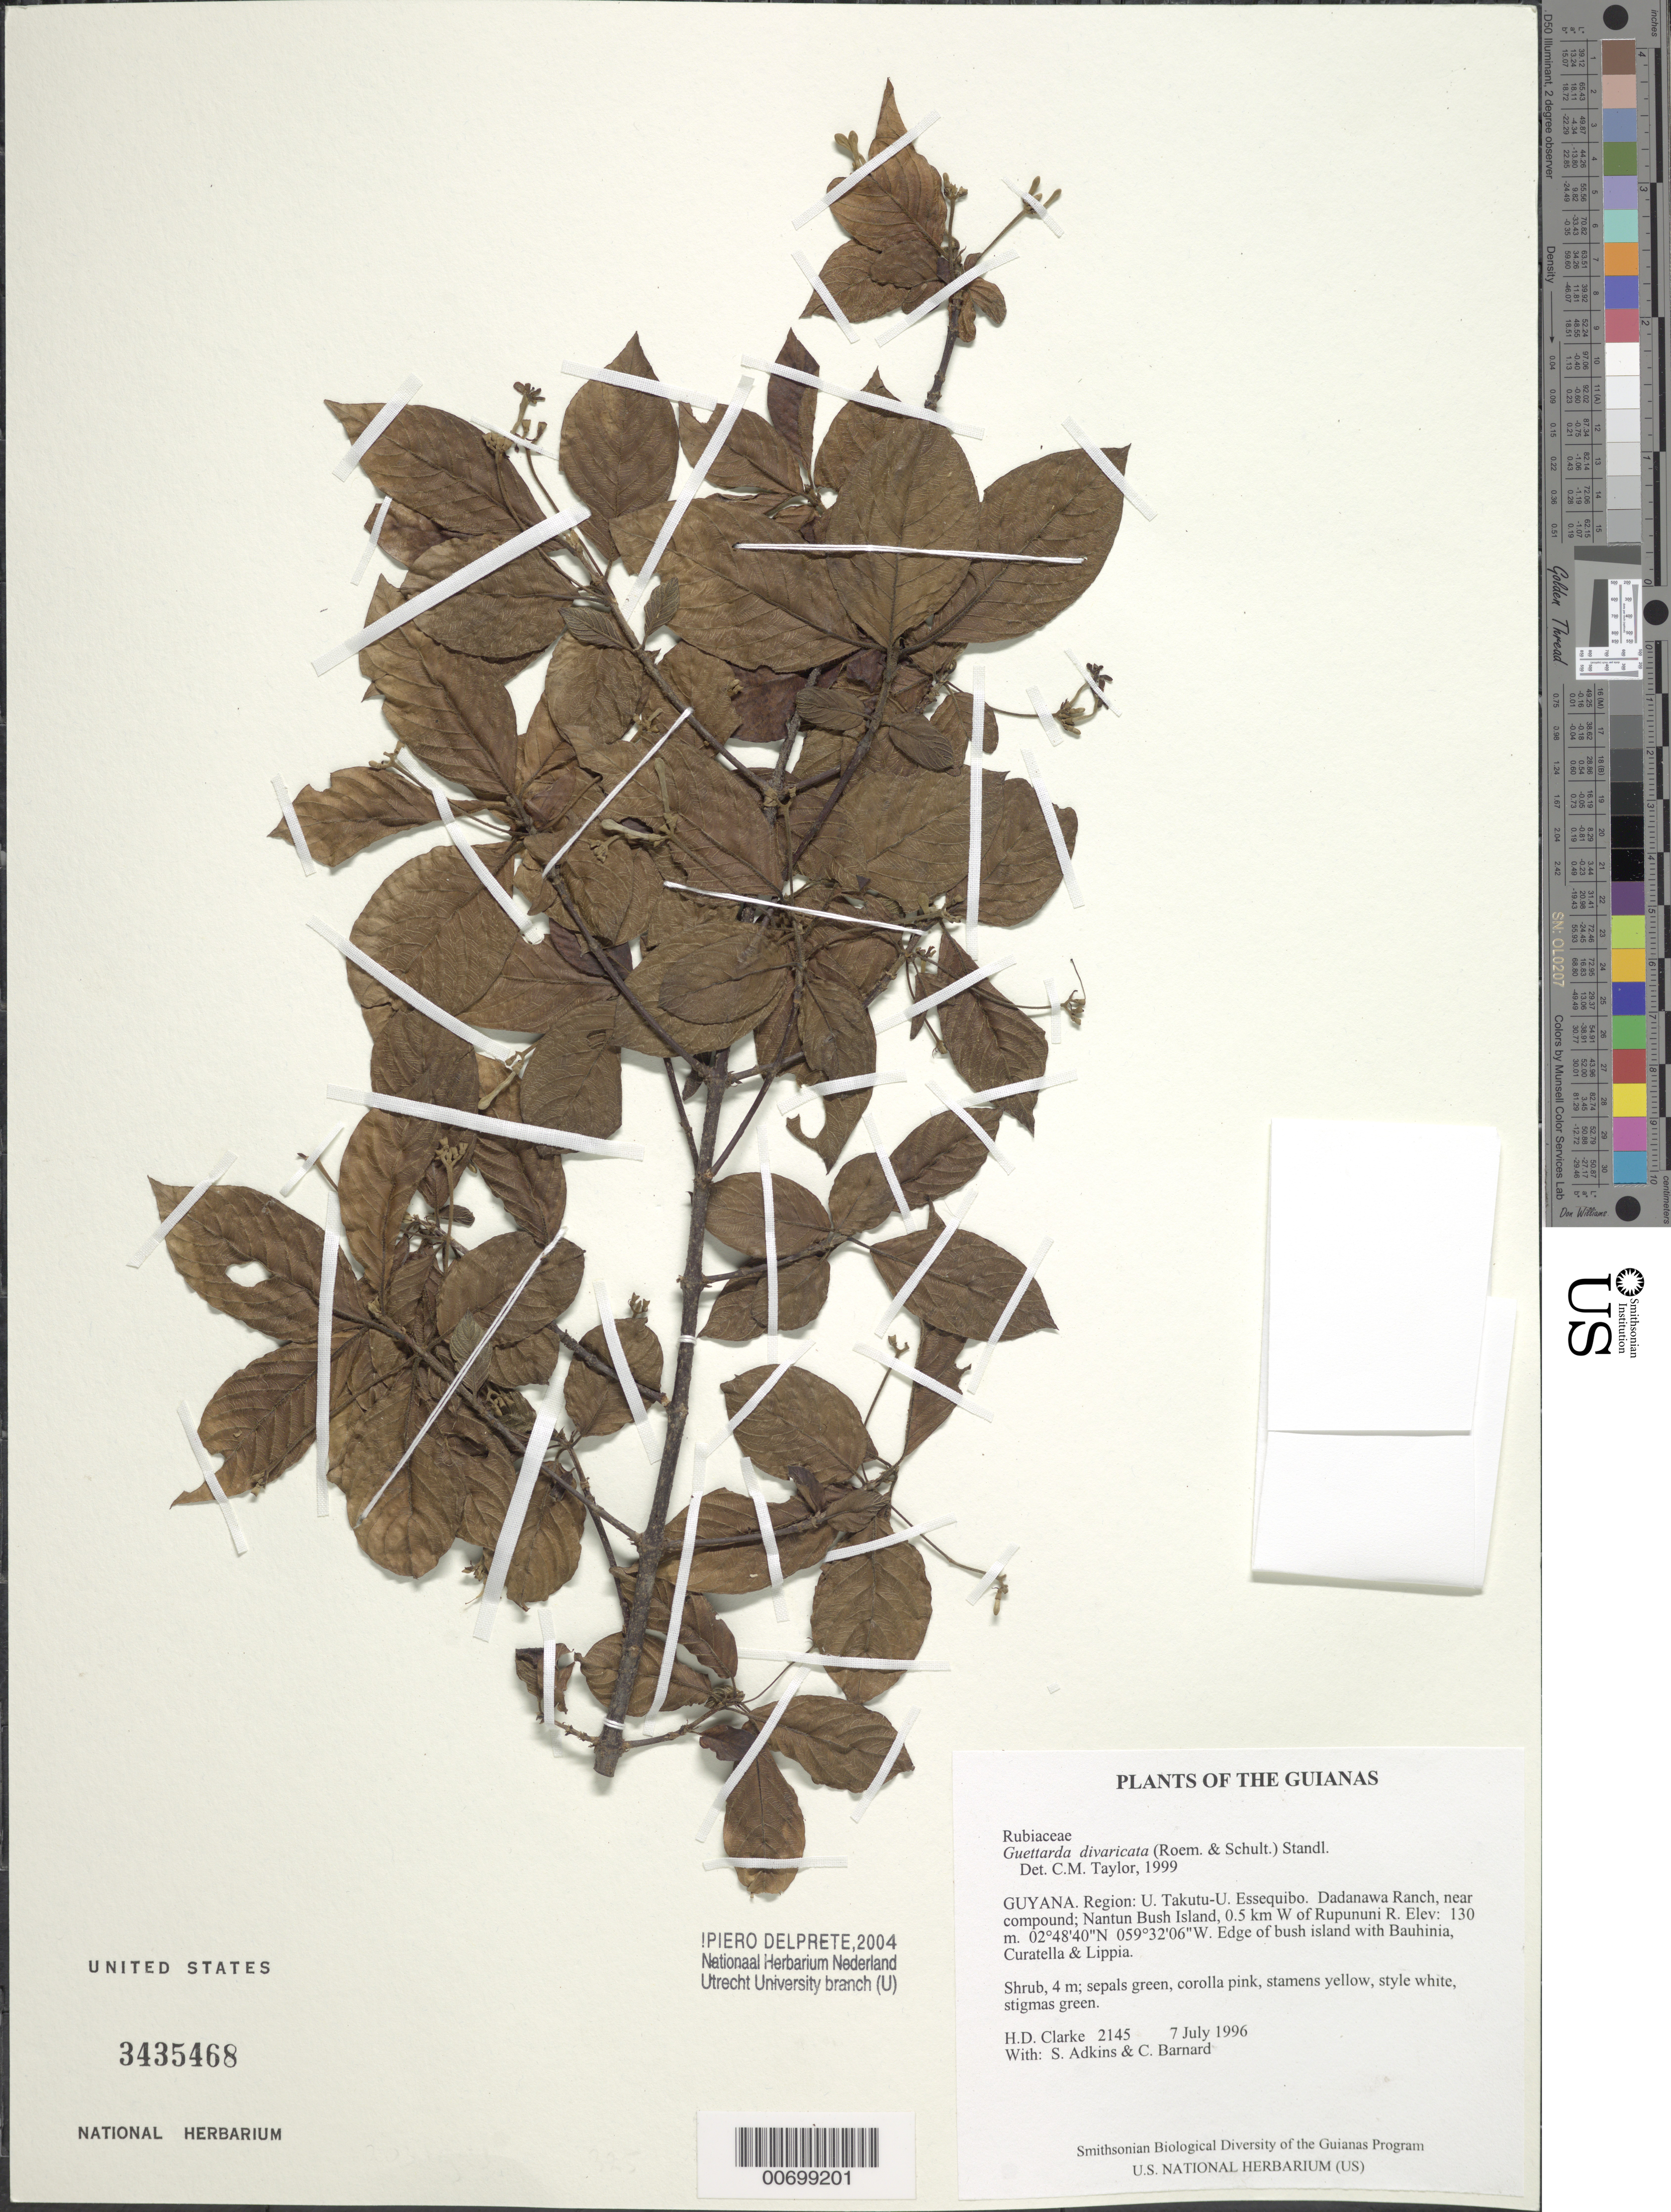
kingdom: Plantae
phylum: Tracheophyta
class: Magnoliopsida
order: Gentianales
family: Rubiaceae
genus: Guettarda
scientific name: Guettarda divaricata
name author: (Humb. & Bonpl. ex Roem. & Schult.) Standl.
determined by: Delprete, P. G., Herb. de Guyane Cay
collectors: H. D. Clarke, S. Adkins & C. Bernard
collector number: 2145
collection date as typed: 7 July 1996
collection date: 1996-07-07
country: Guyana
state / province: U. Takutu-U. Essequibo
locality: Dadanawa Ranch, near compound; Nantun Bush Island, 0.5 km W of Rupununi R.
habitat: Edge of bush island with Bauhinia, Curatella & Lippia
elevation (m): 130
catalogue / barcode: US 3435468